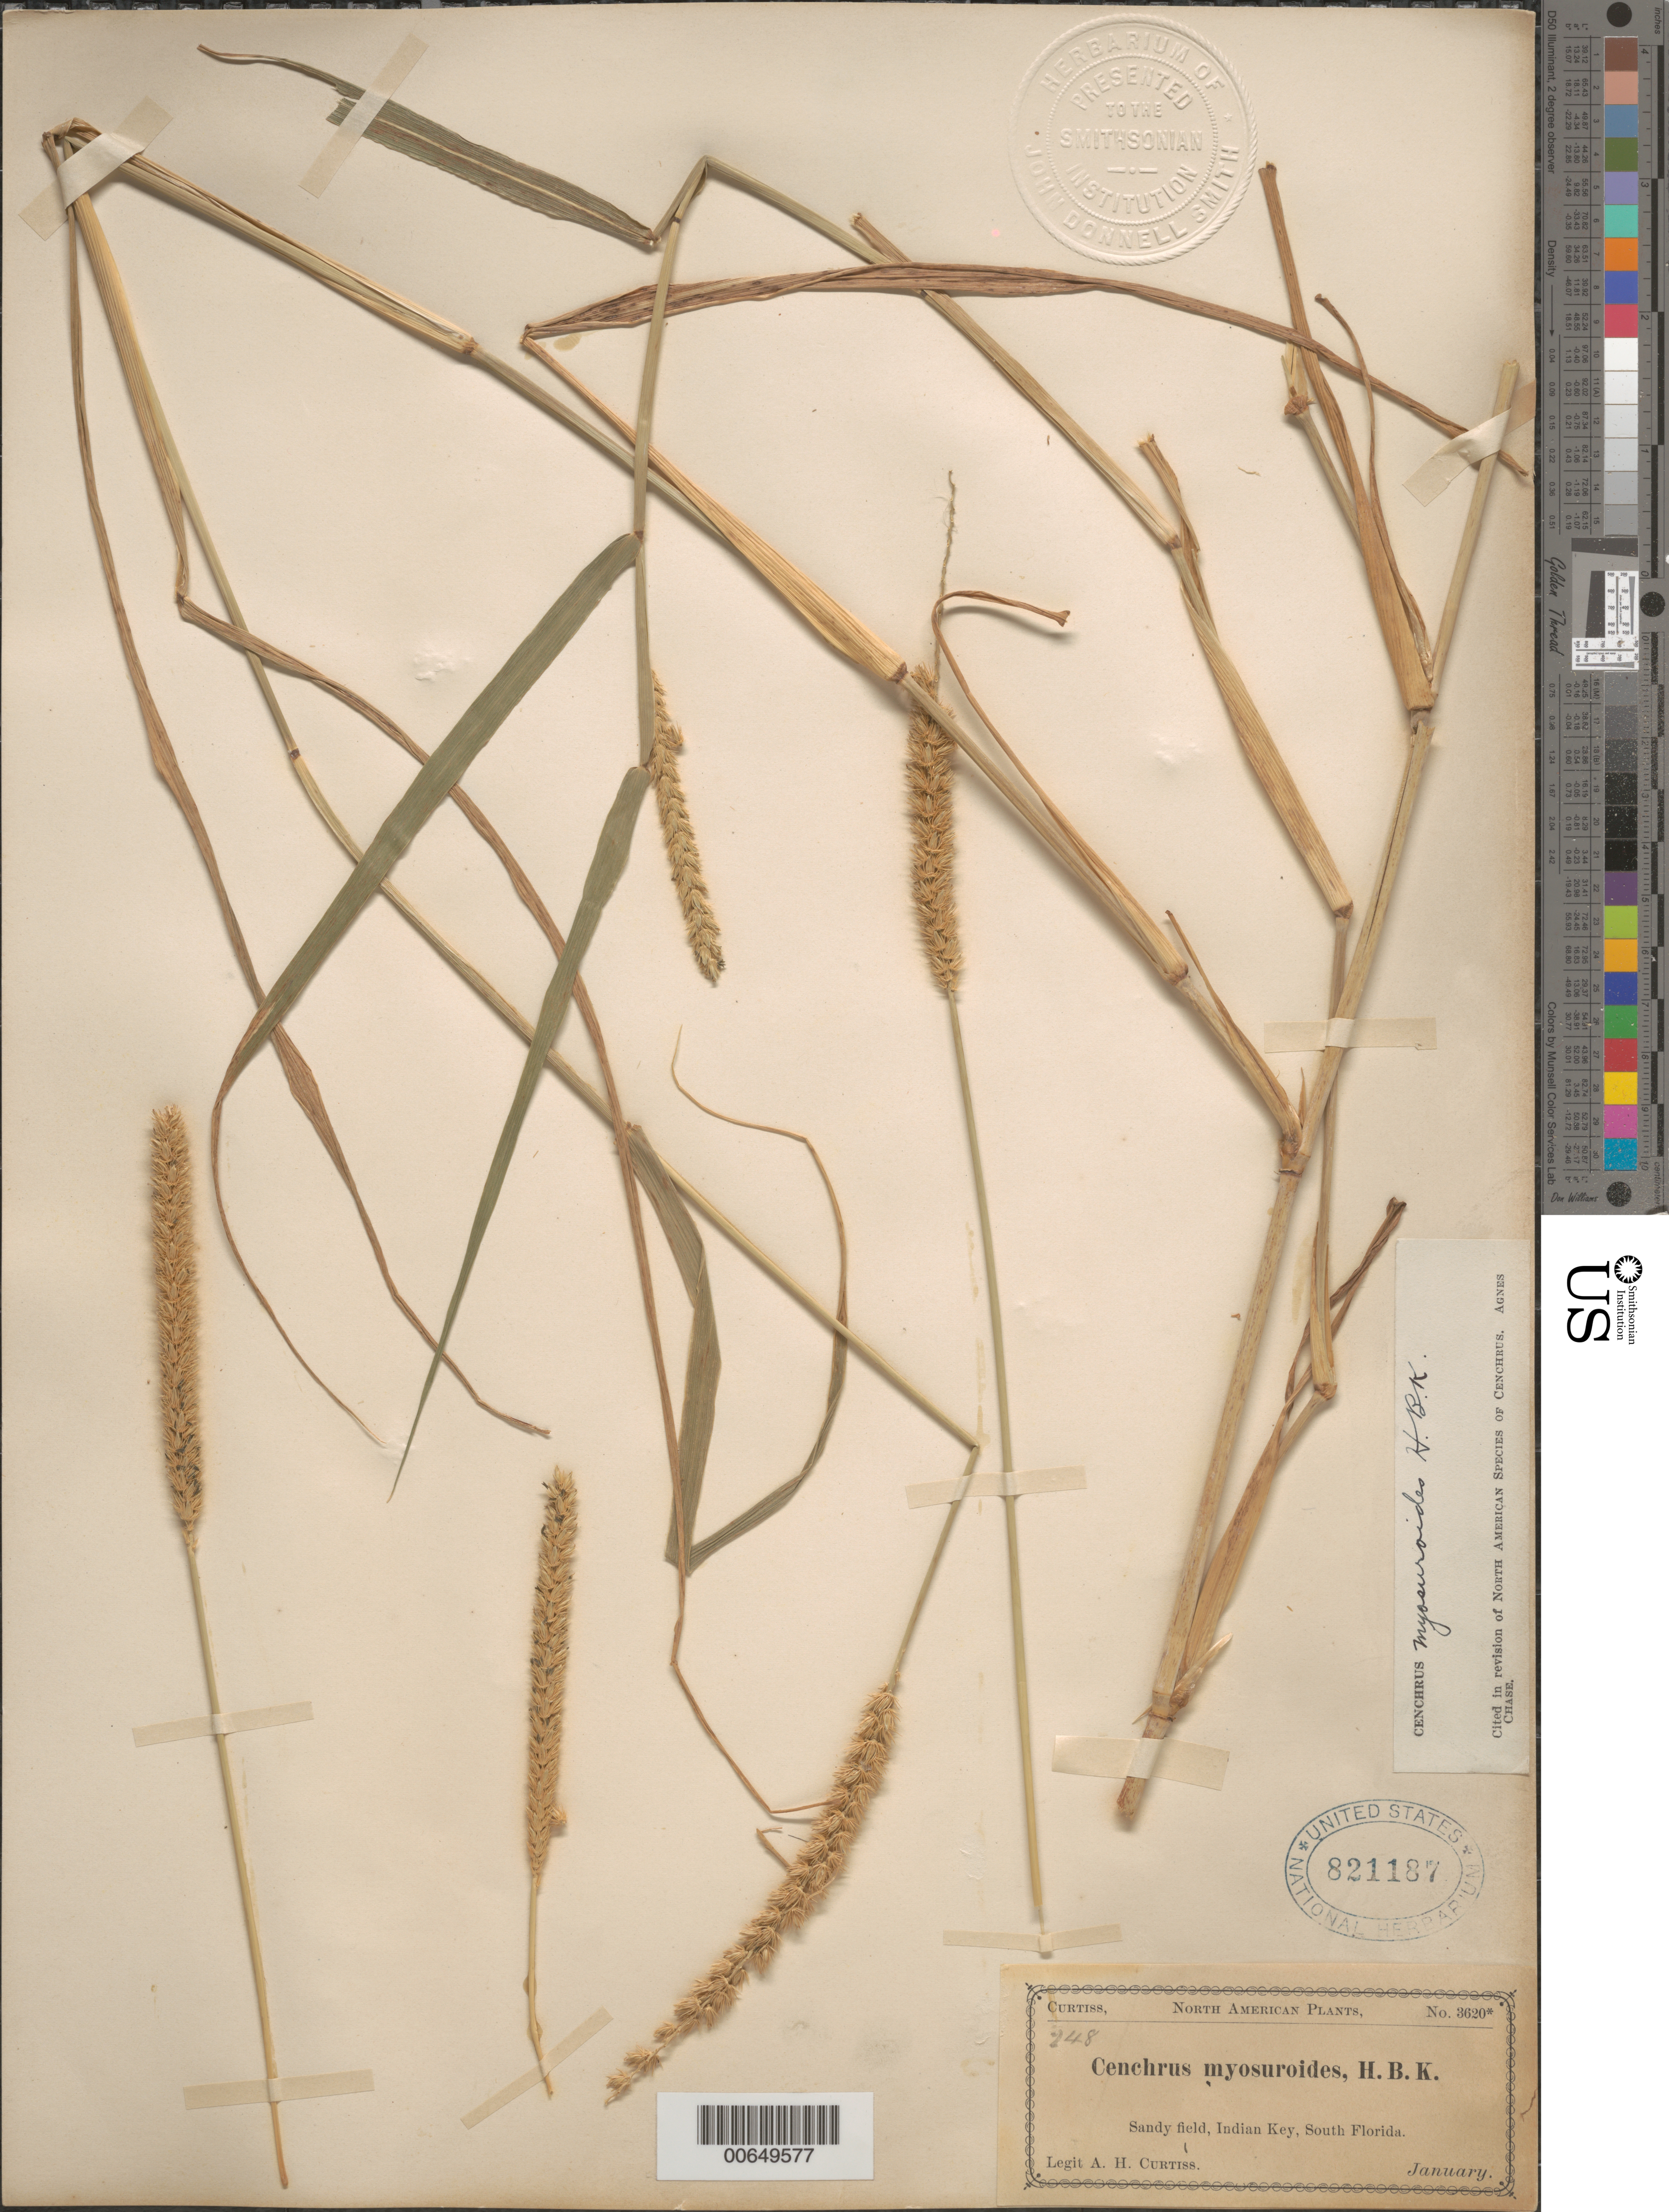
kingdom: Plantae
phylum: Tracheophyta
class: Liliopsida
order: Poales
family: Poaceae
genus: Cenchrus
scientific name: Cenchrus myosuroides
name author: Kunth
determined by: Chase, [M.] Agnes, (US)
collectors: A. H. Curtiss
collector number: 3620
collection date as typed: Jan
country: United States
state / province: Florida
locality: Indian Key, S FL.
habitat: Sandy field.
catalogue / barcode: US 821187